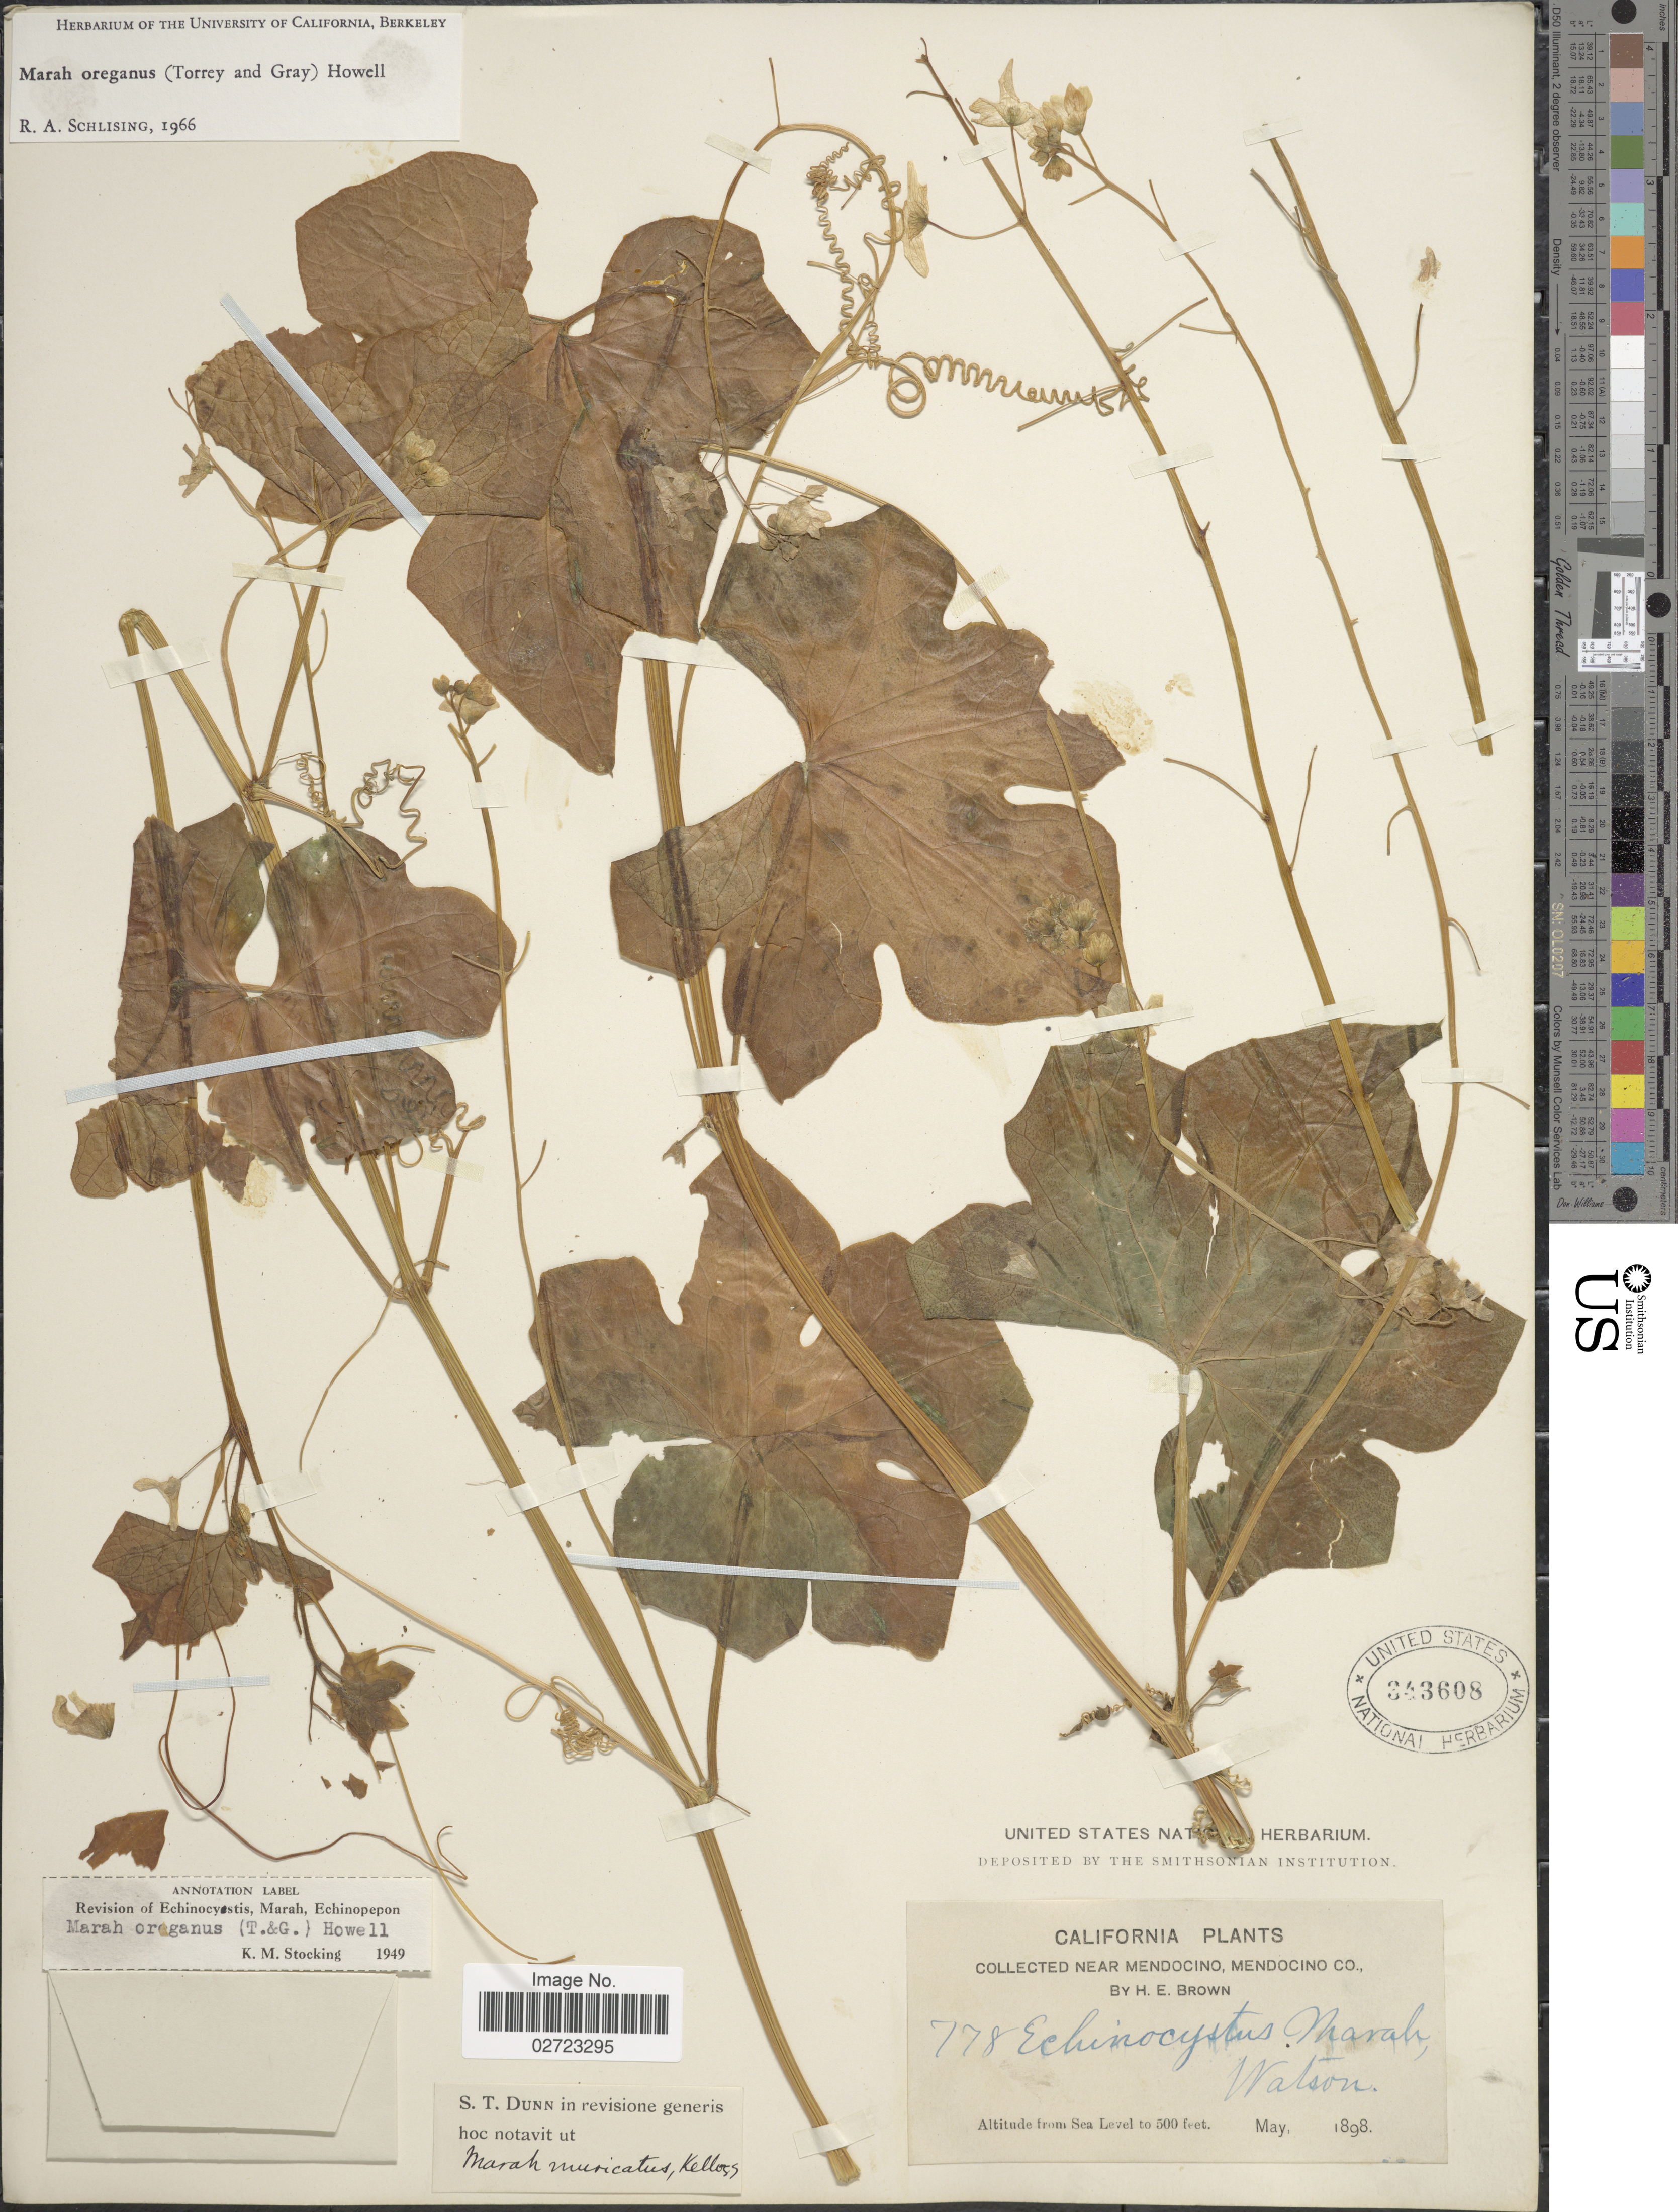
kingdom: Plantae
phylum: Tracheophyta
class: Magnoliopsida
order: Cucurbitales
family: Cucurbitaceae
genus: Marah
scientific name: Marah oregana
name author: (Torr. & A. Gray) Howell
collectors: H. E. Brown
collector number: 778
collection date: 1898-05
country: United States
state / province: California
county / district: Mendocino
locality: Near Mendocino, Mendocino Co.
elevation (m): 0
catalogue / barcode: US 343608